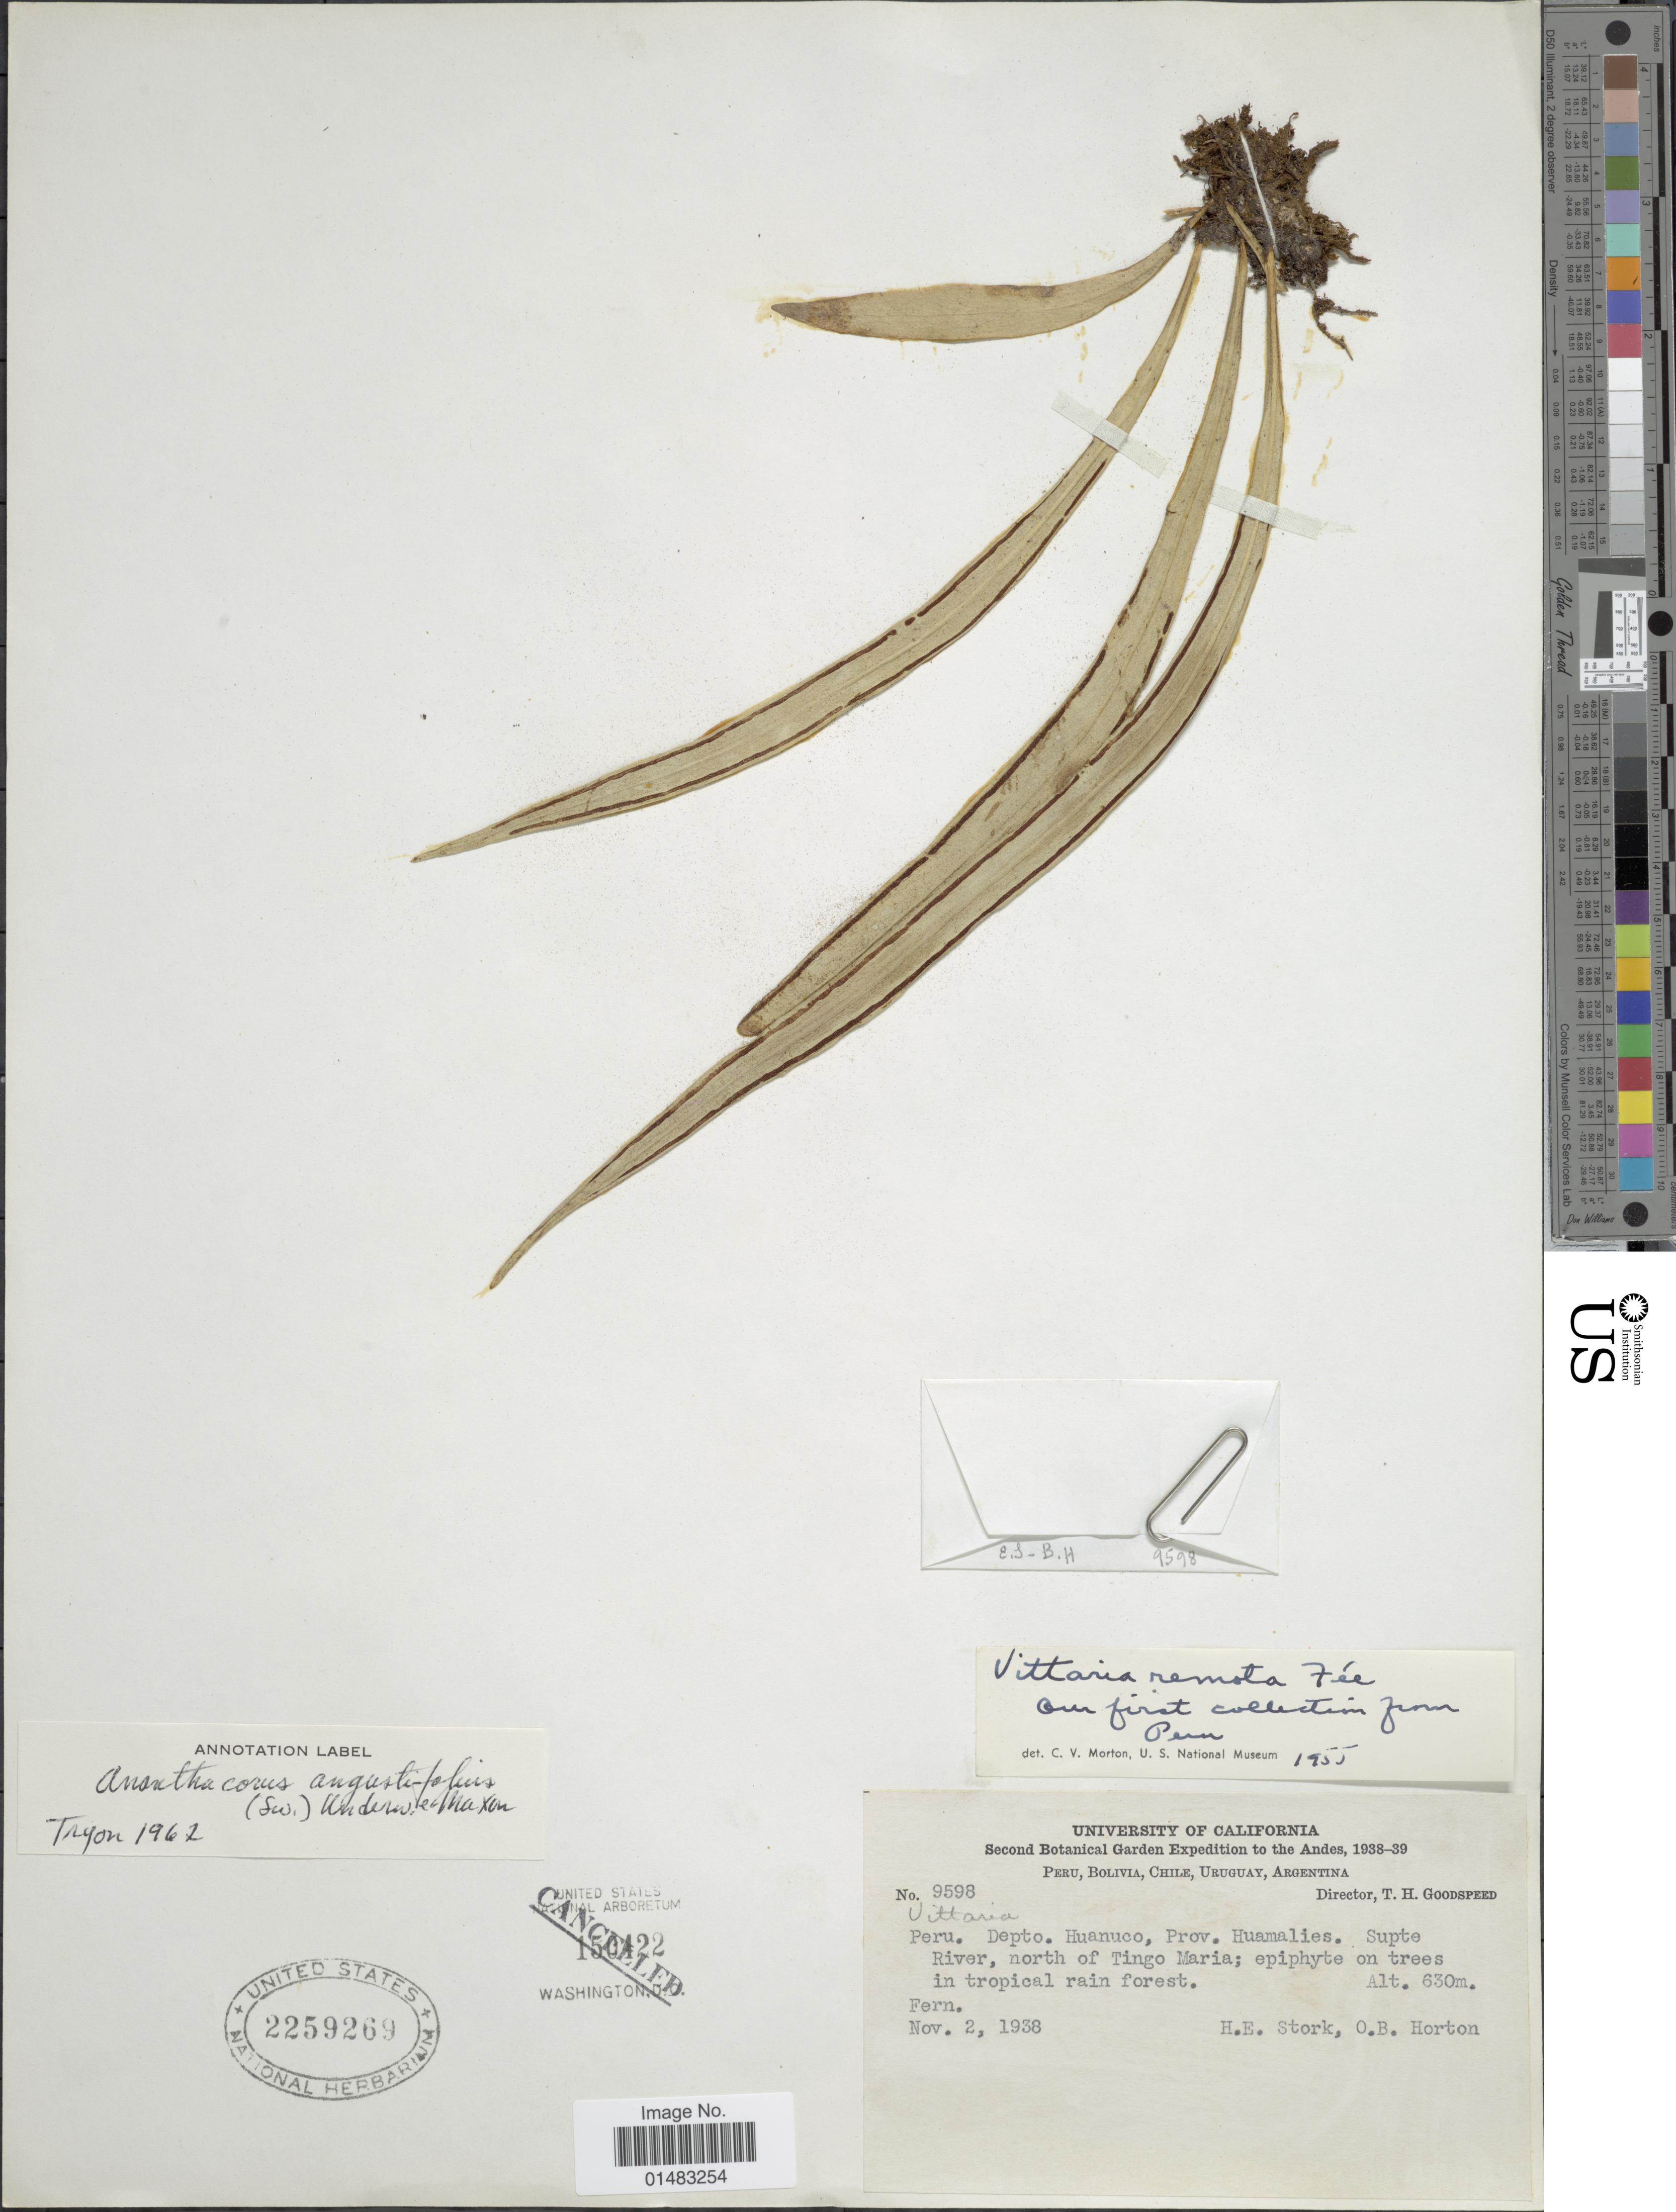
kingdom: Plantae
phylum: Tracheophyta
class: Polypodiopsida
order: Polypodiales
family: Pteridaceae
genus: Ananthacorus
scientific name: Ananthacorus angustifolius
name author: (Sw.) Underw. & Maxon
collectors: H. E. Stork & O. B. Horton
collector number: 9598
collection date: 1938-11-02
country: Peru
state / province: Huánuco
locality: Prov. Huamalies, Supte River, north of Tingo Maria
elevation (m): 630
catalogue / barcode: US 2259269